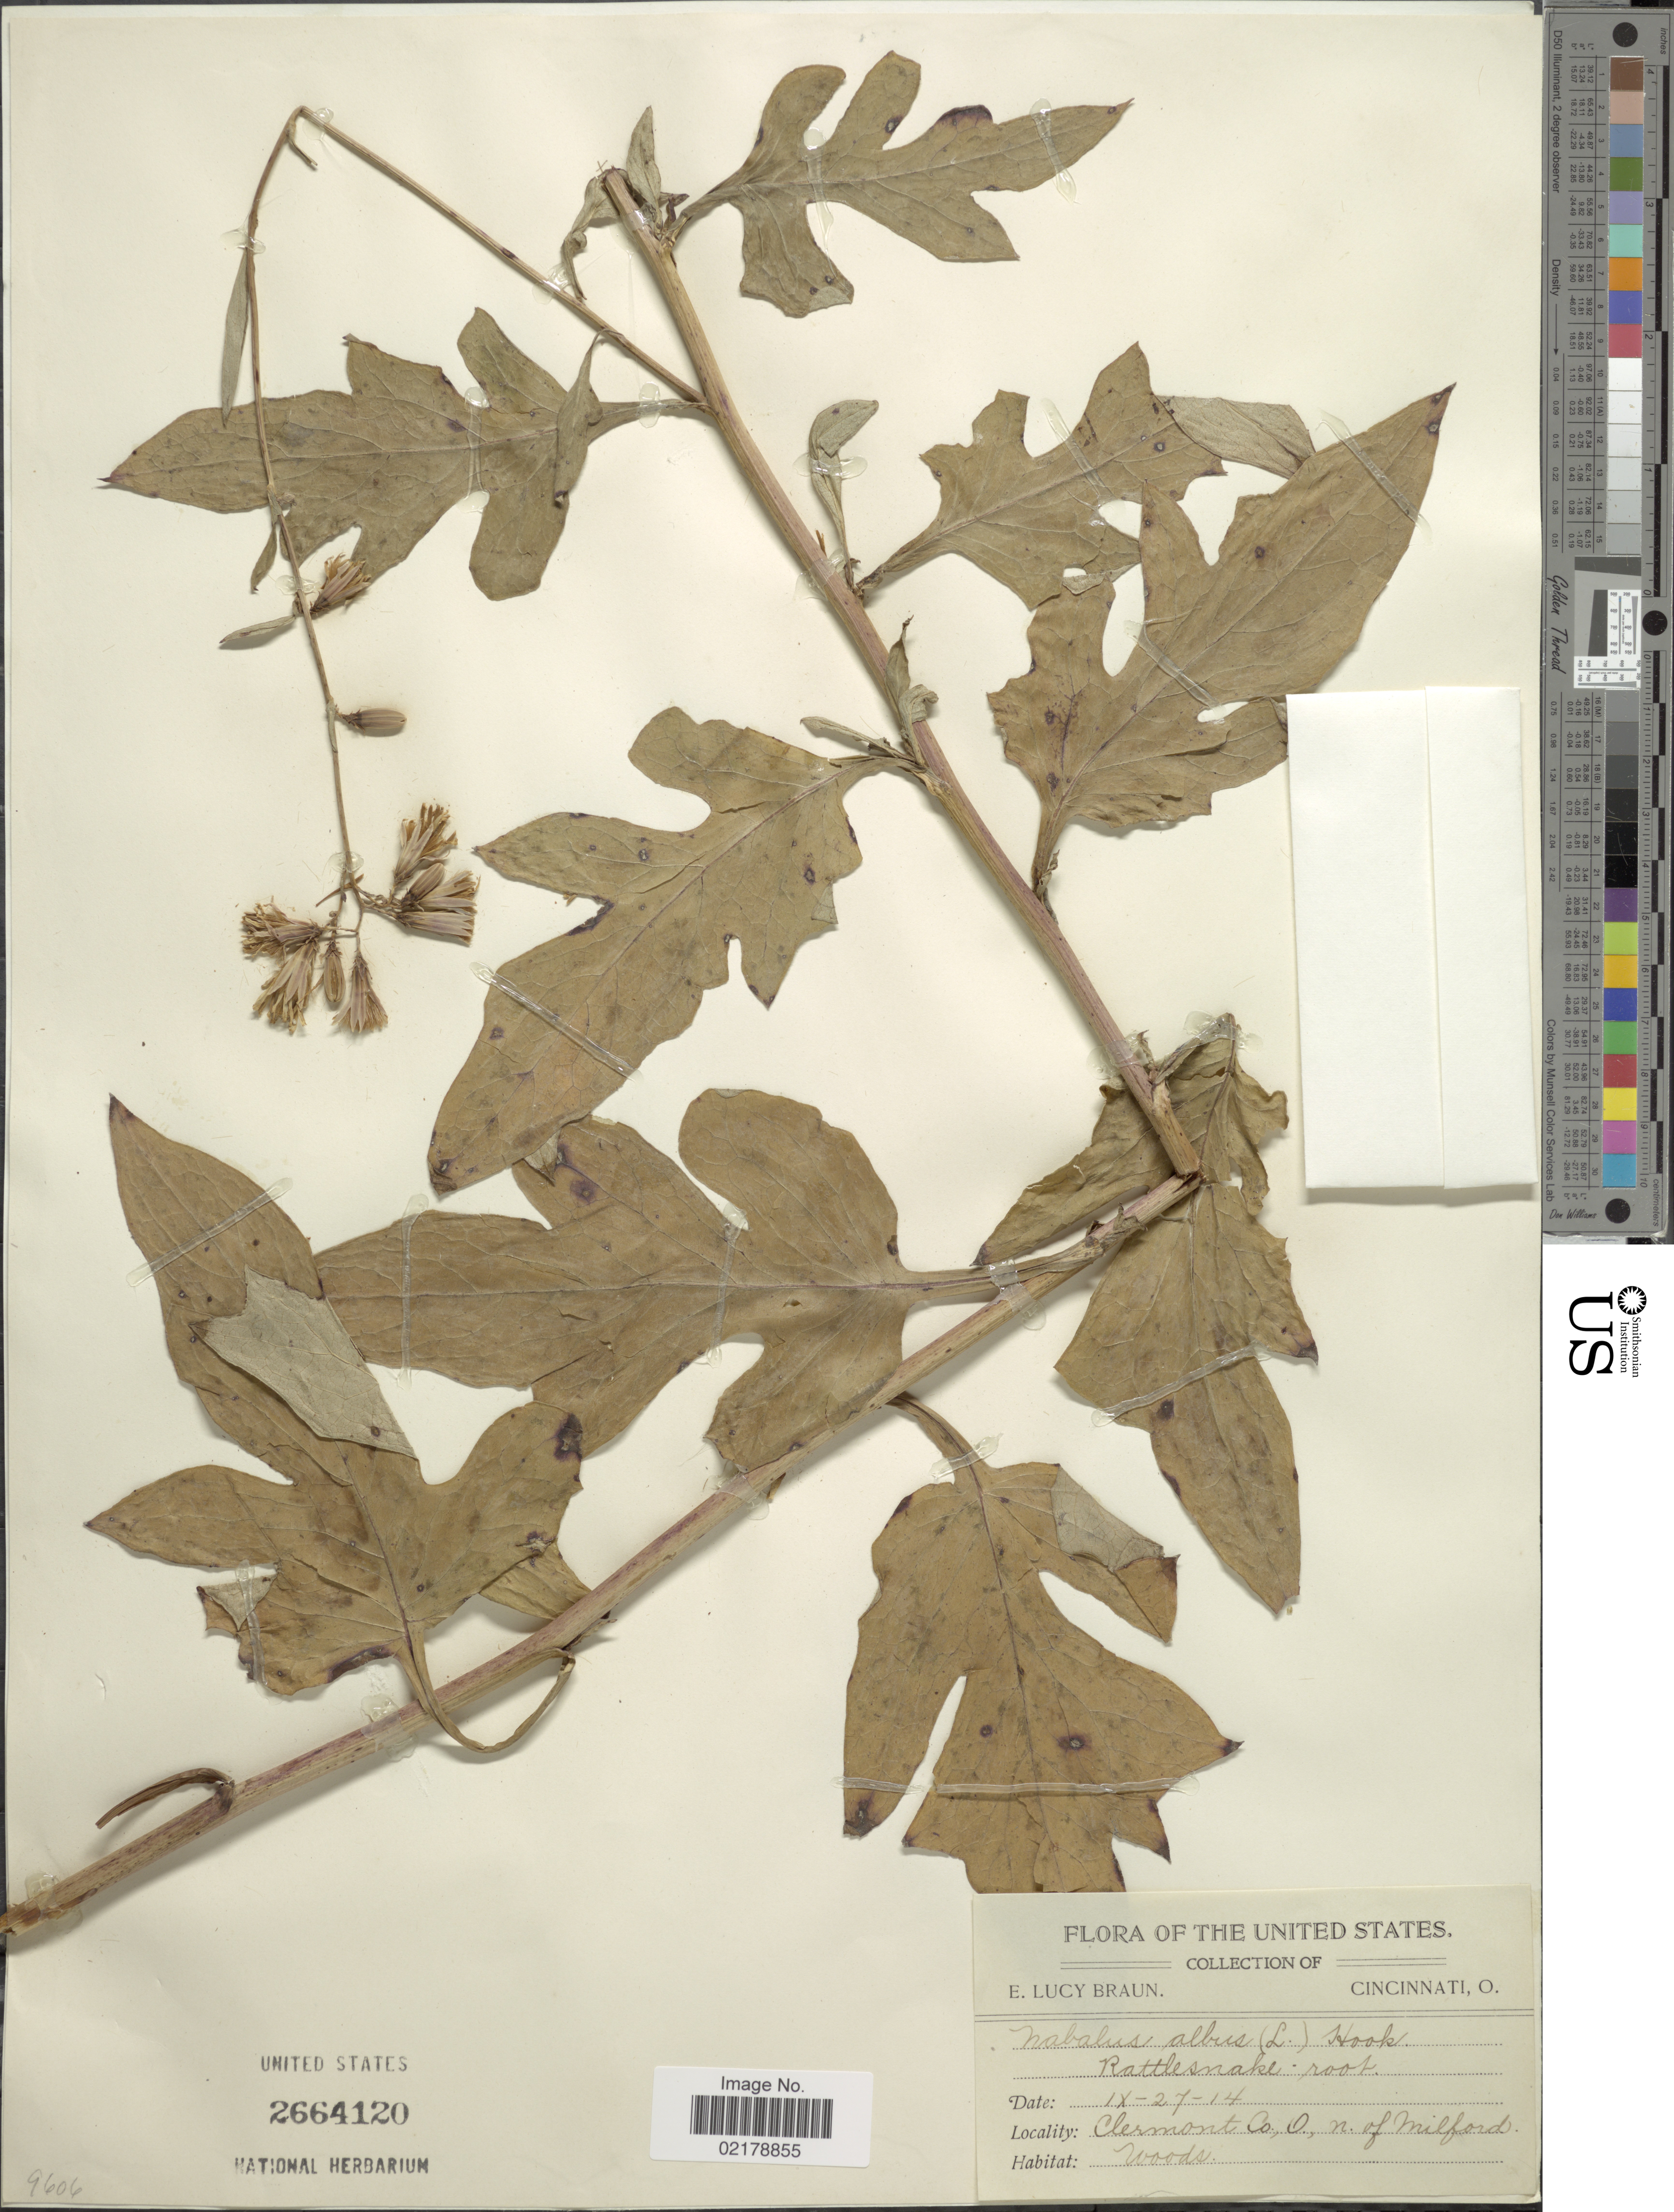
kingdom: Plantae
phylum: Tracheophyta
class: Magnoliopsida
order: Asterales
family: Asteraceae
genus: Nabalus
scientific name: Nabalus albus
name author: (L.) Hook.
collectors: E. L. Braun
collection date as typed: Transcribed d/m/y: 27/9/14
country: United States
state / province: Ohio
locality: Clermont Co., O. -. of Milford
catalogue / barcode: US 2664120